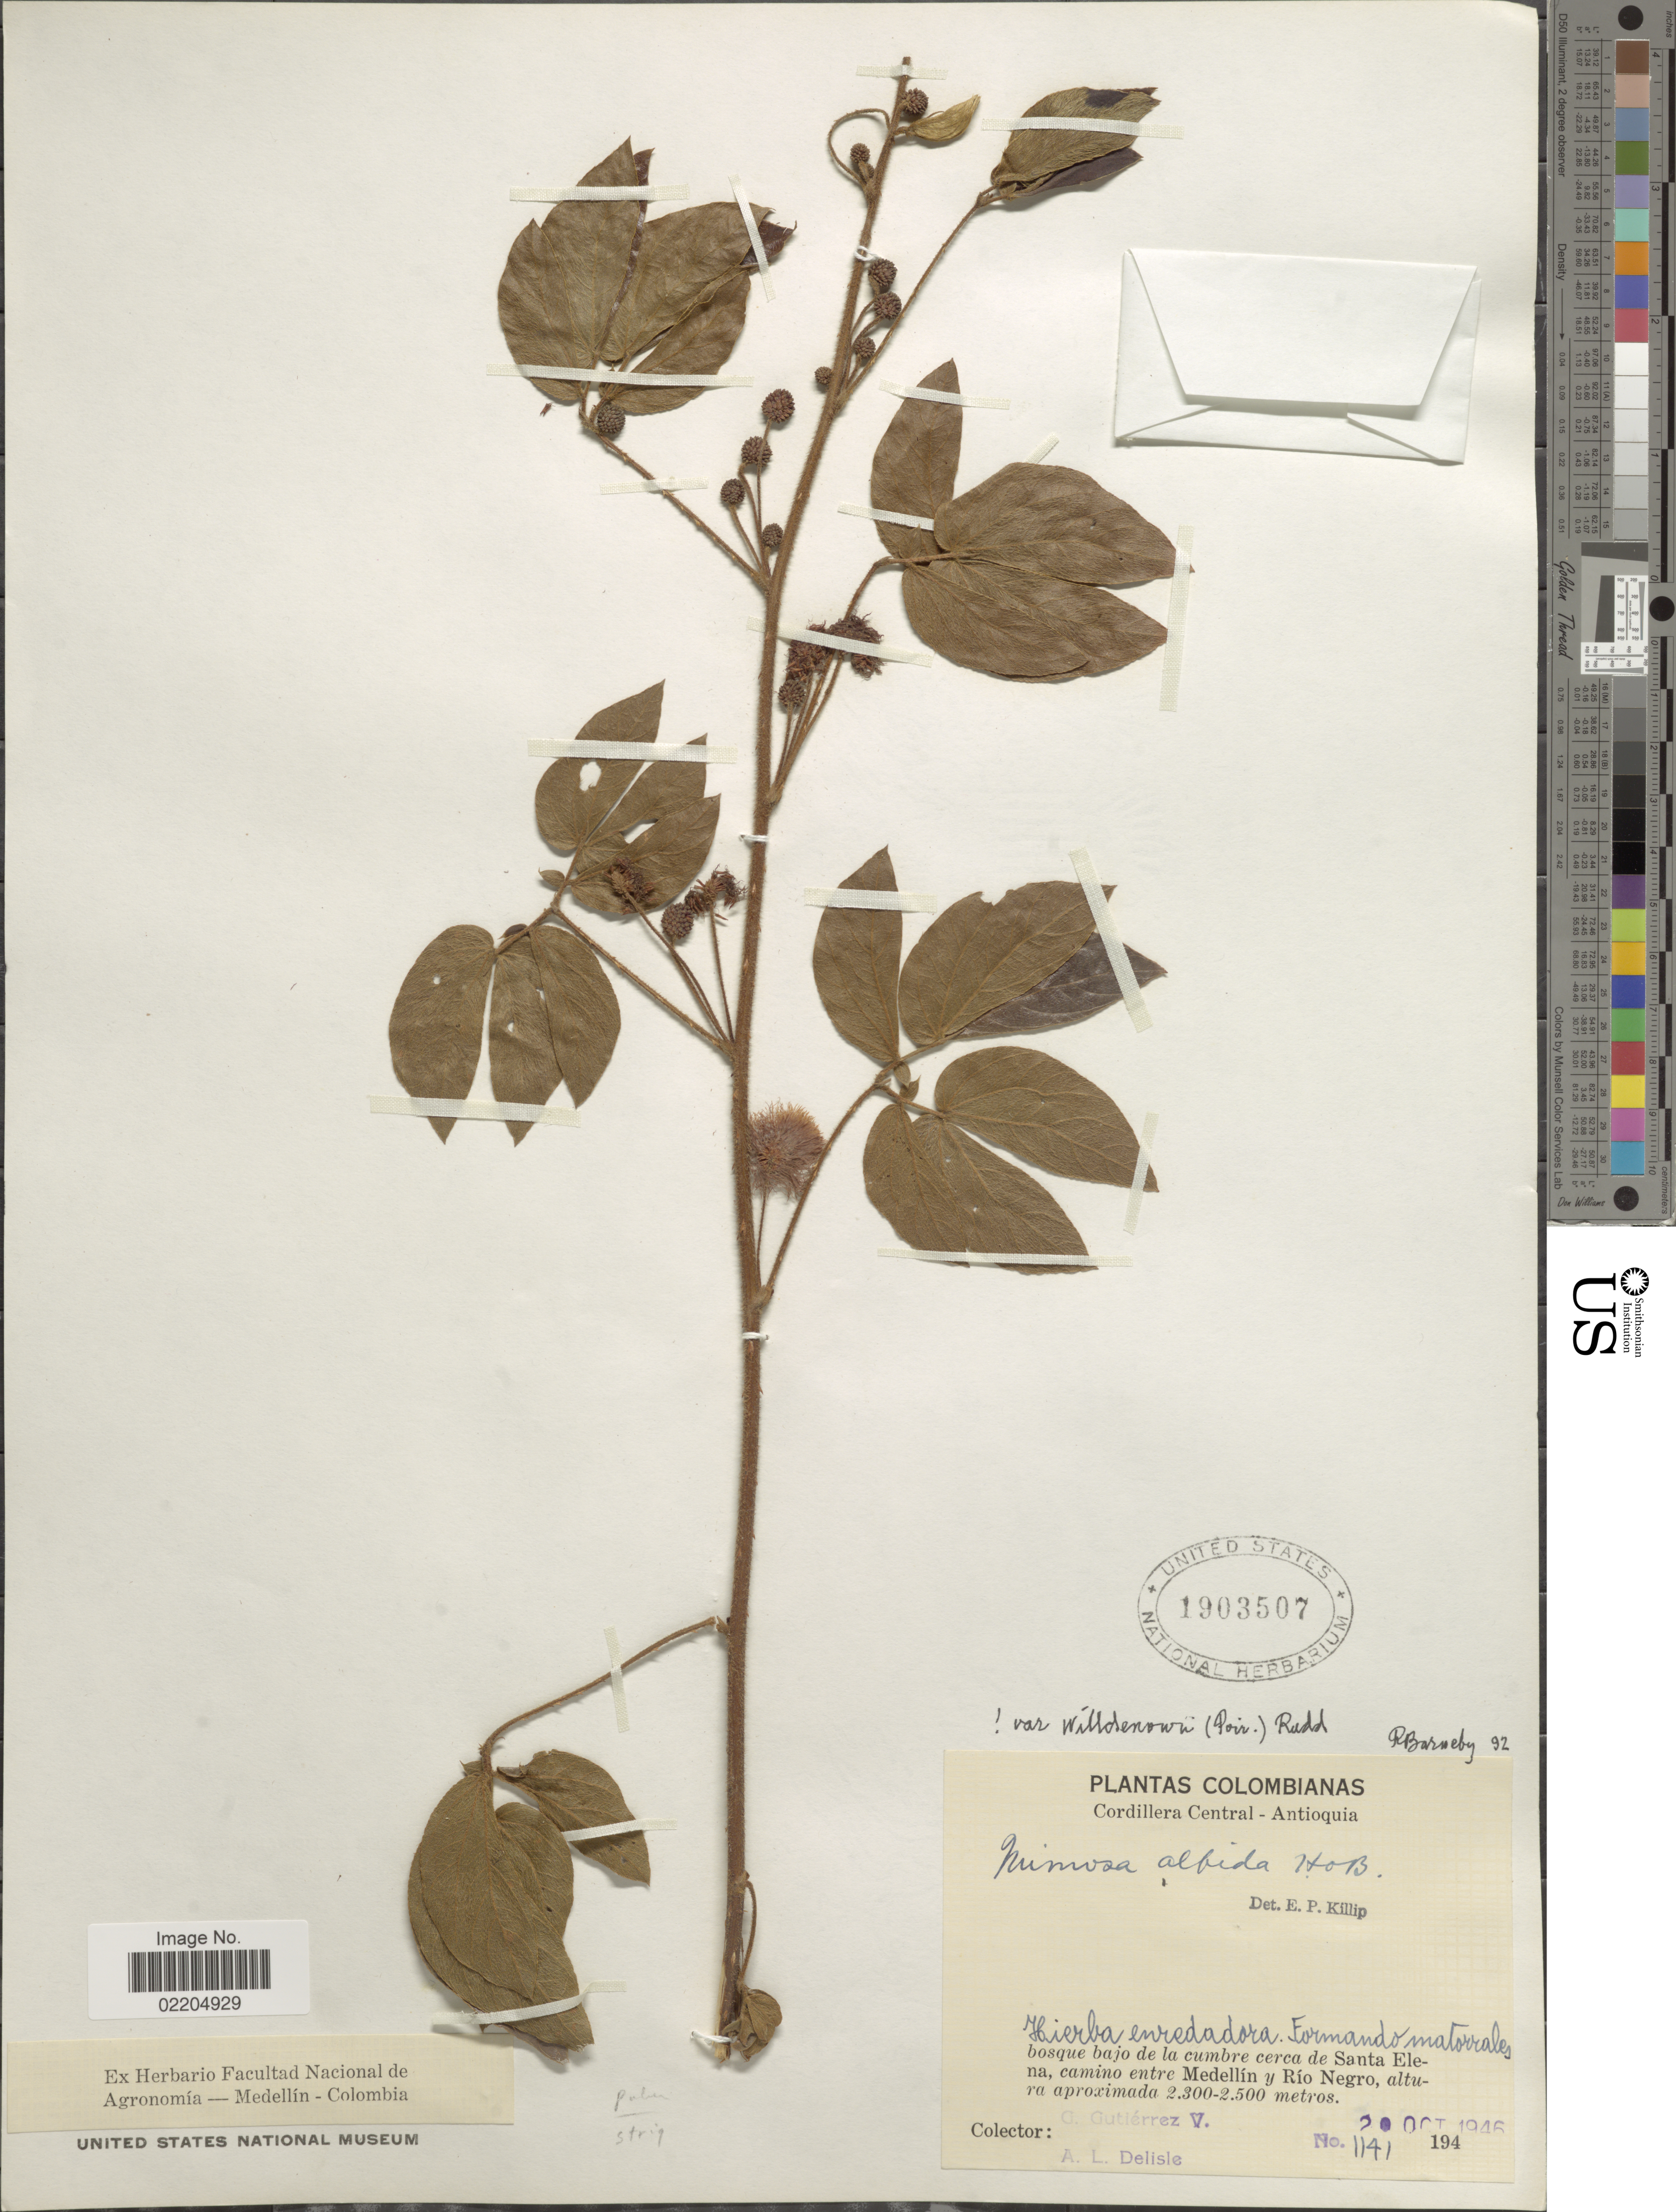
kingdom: Plantae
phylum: Tracheophyta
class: Magnoliopsida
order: Fabales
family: Fabaceae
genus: Mimosa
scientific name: Mimosa albida var. willdenowii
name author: (Poir.) Rudd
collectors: G. Gutiérrez V. & A. Delisle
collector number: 1141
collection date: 1946-10-20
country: Colombia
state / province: Antioquia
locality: Cordillera Central, bosque bajo de la cumbre cerca de Santa Elena, camino entre Medellin y Rio Negro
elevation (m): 2300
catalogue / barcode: US 1903507